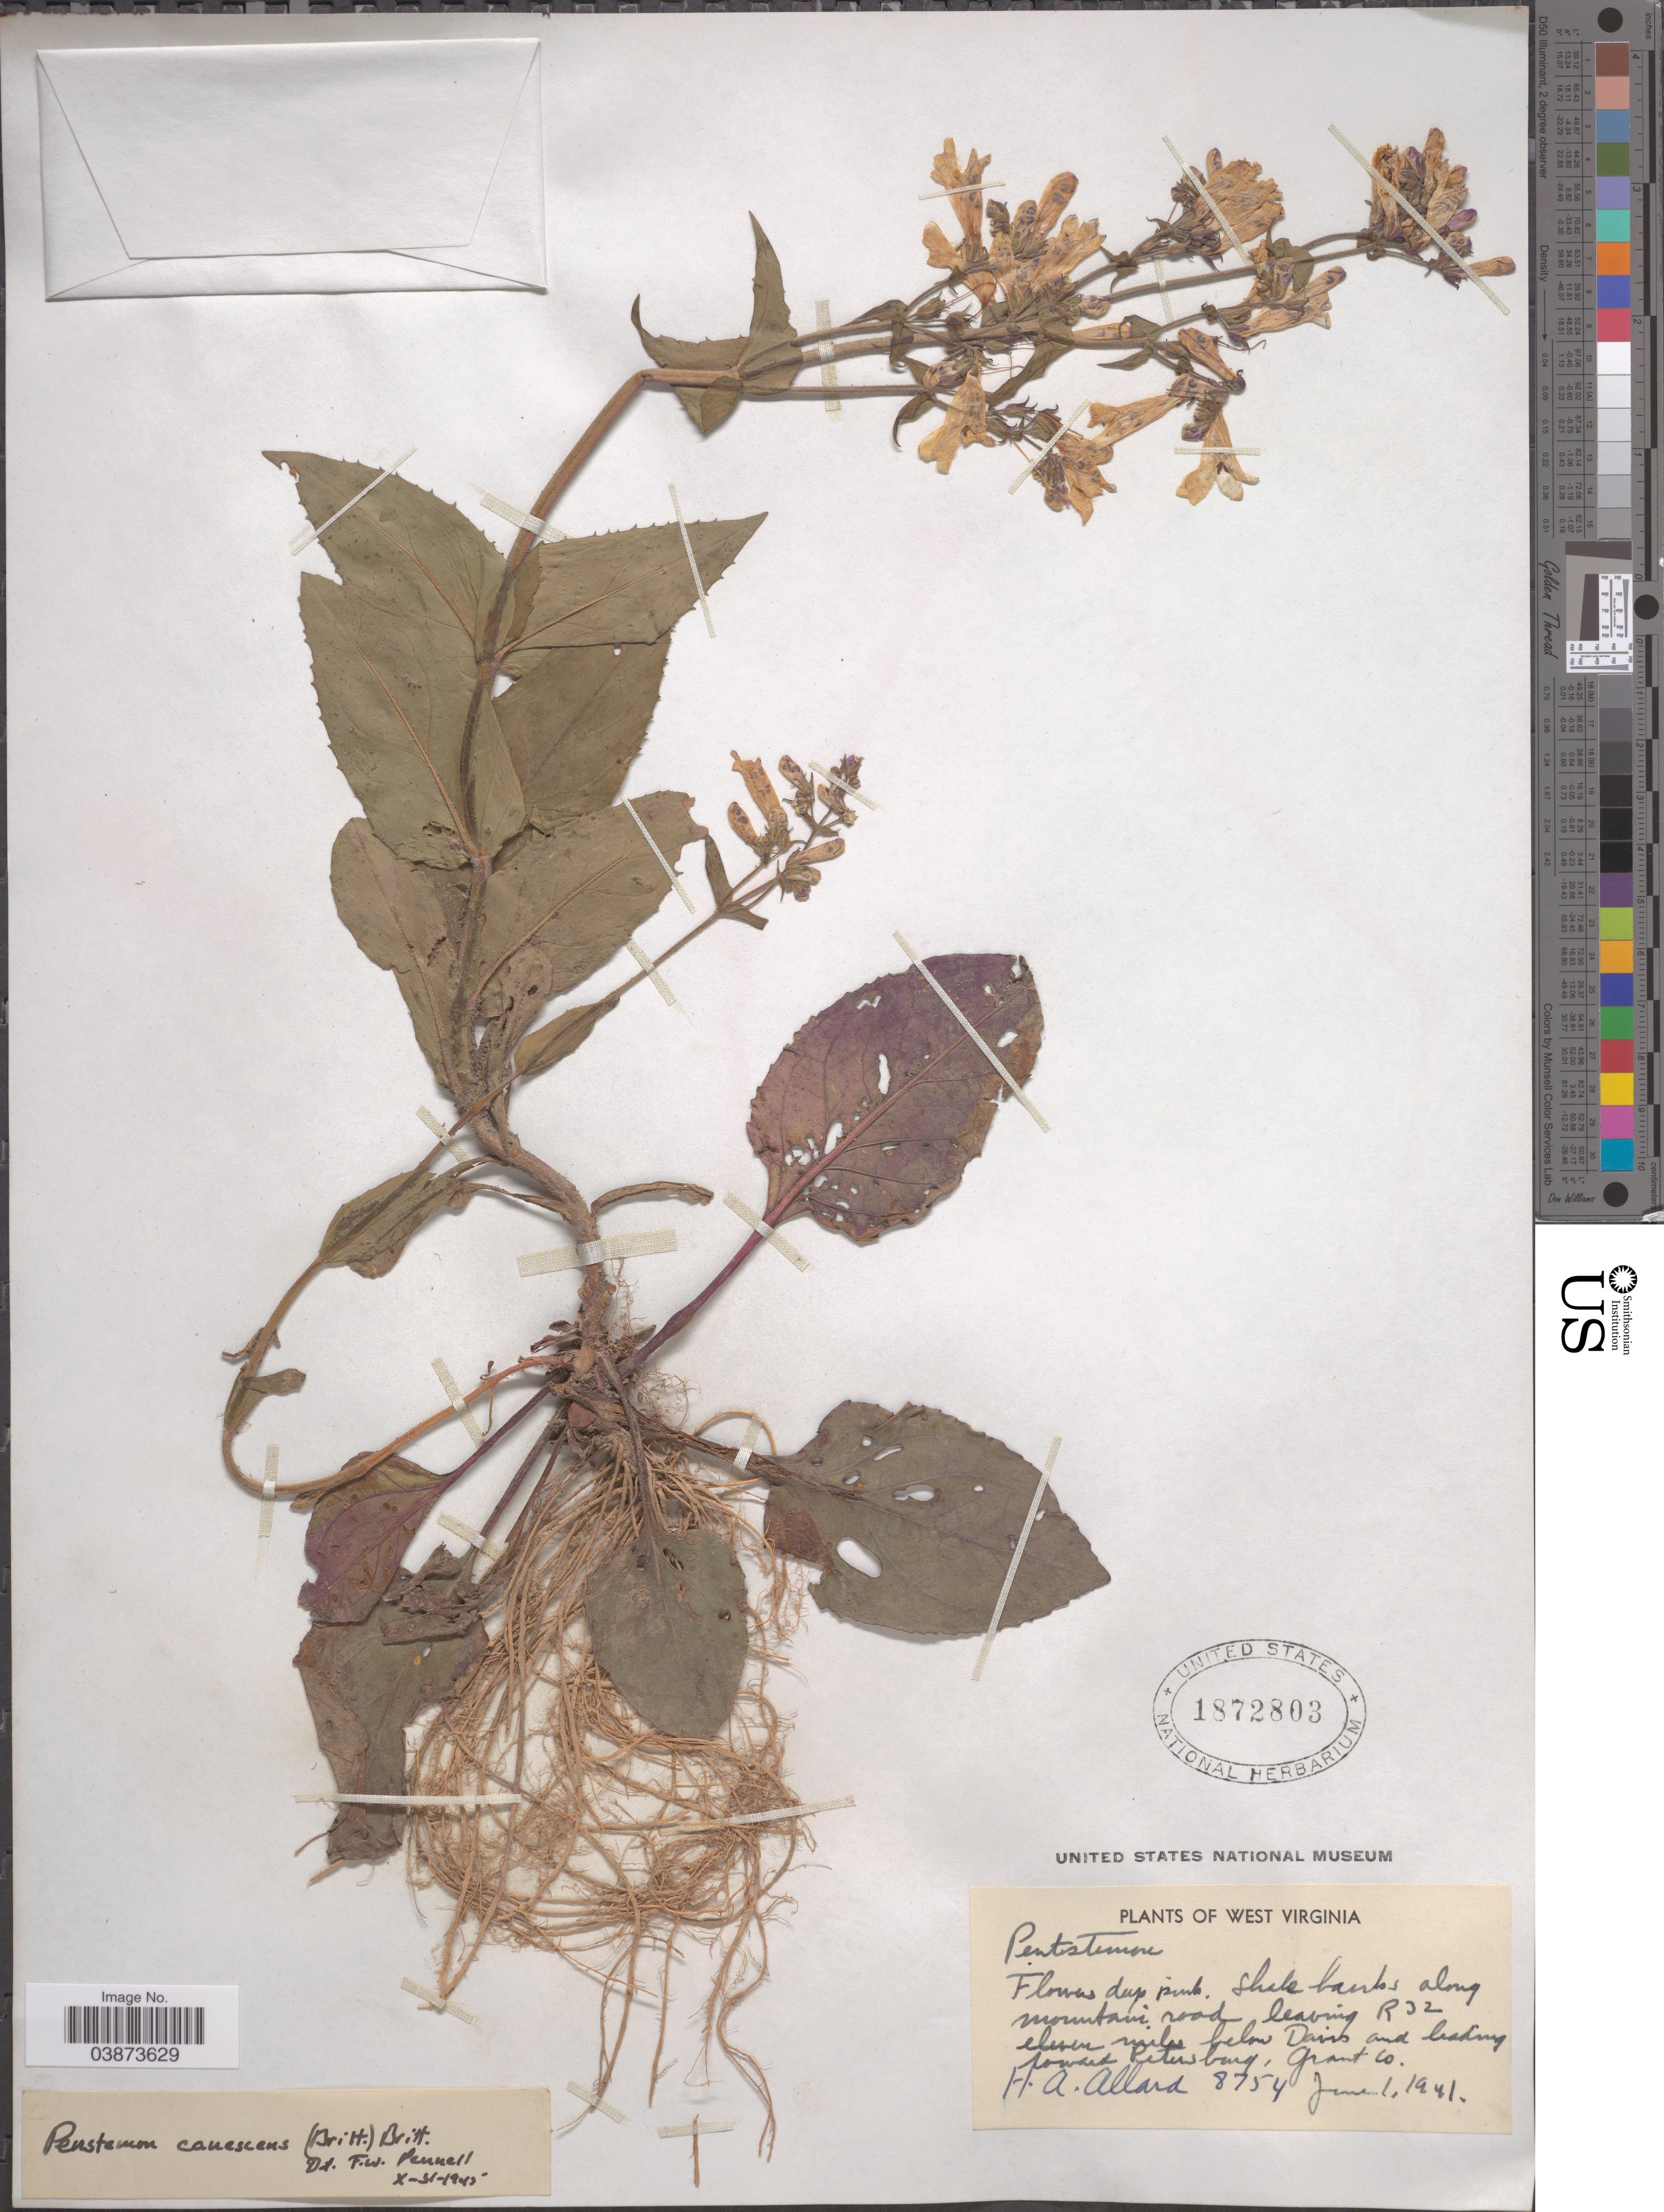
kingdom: Plantae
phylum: Tracheophyta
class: Magnoliopsida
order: Lamiales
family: Plantaginaceae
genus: Penstemon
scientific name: Penstemon canescens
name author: L.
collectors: H. A. Allard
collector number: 8754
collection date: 1941-06-01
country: United States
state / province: West Virginia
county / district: Grant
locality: Shale banks along mountain road leaving R32 eleven miles below Davis and leading toward Petersburg, Grant Co.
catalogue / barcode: US 1872803